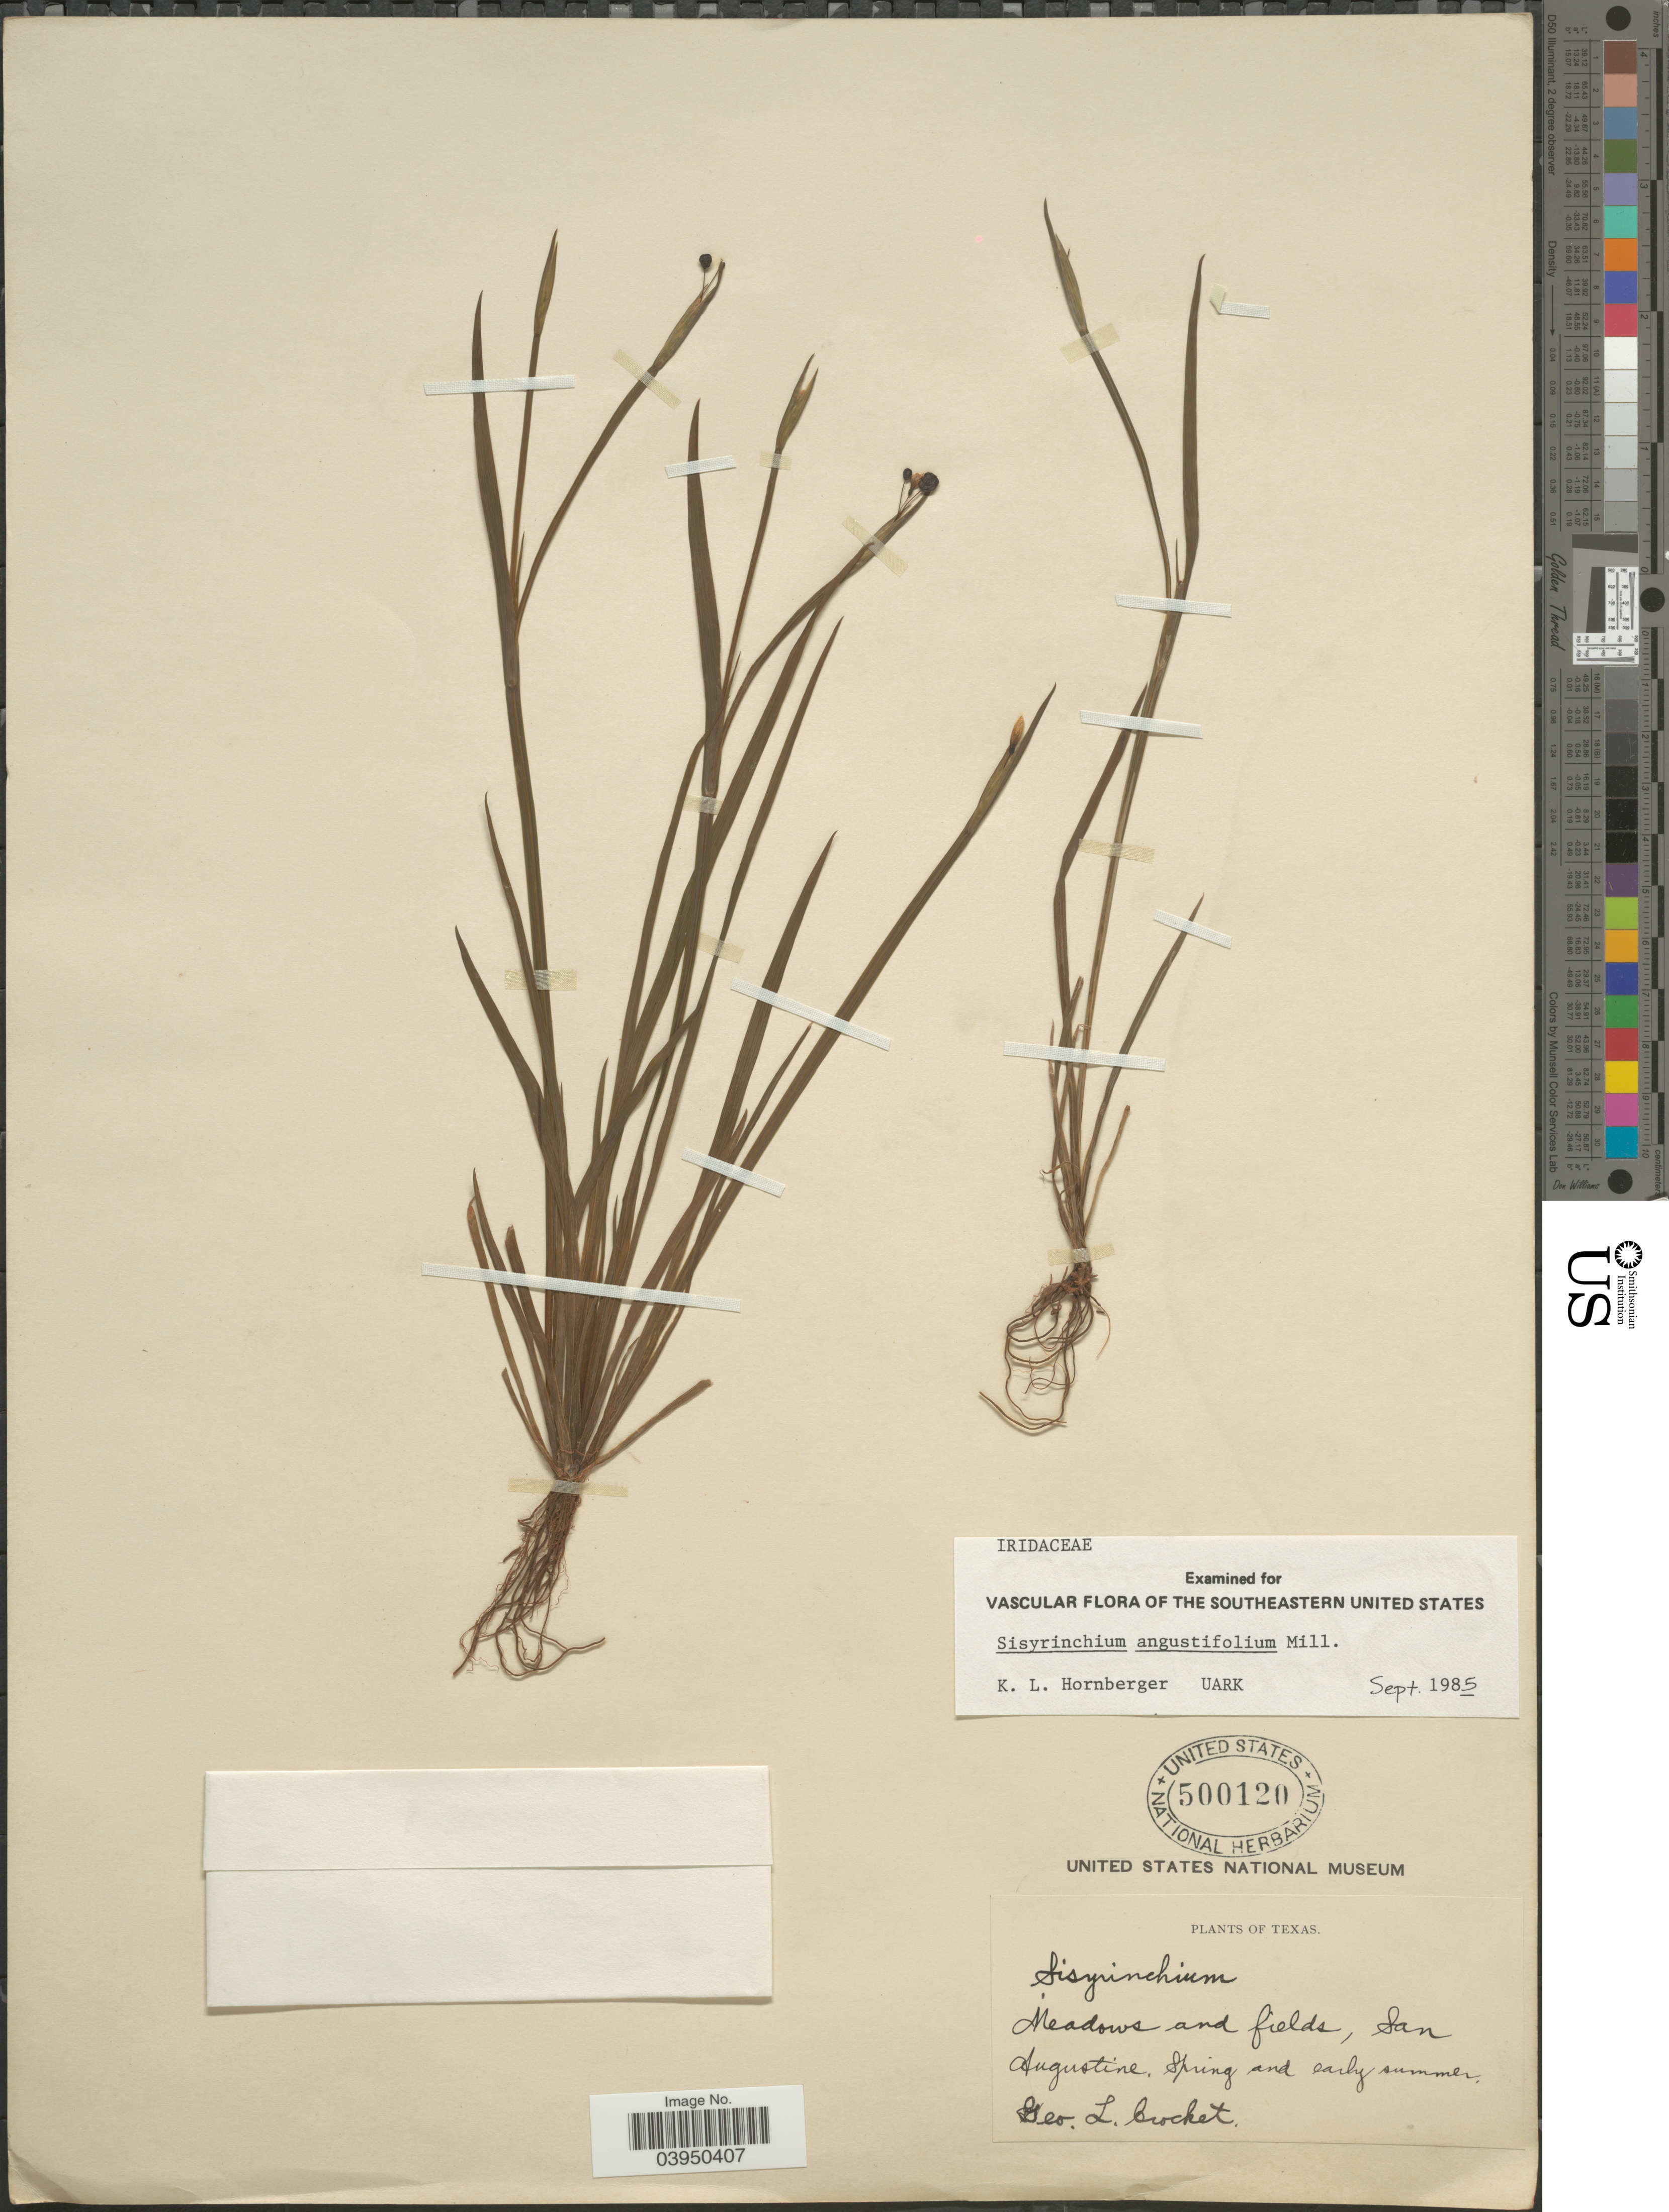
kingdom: Plantae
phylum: Tracheophyta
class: Liliopsida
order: Asparagales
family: Iridaceae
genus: Sisyrinchium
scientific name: Sisyrinchium angustifolium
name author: Mill.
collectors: G. Crocket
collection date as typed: Spring and early summer.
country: United States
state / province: Texas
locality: San Augustine.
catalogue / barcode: US 500120